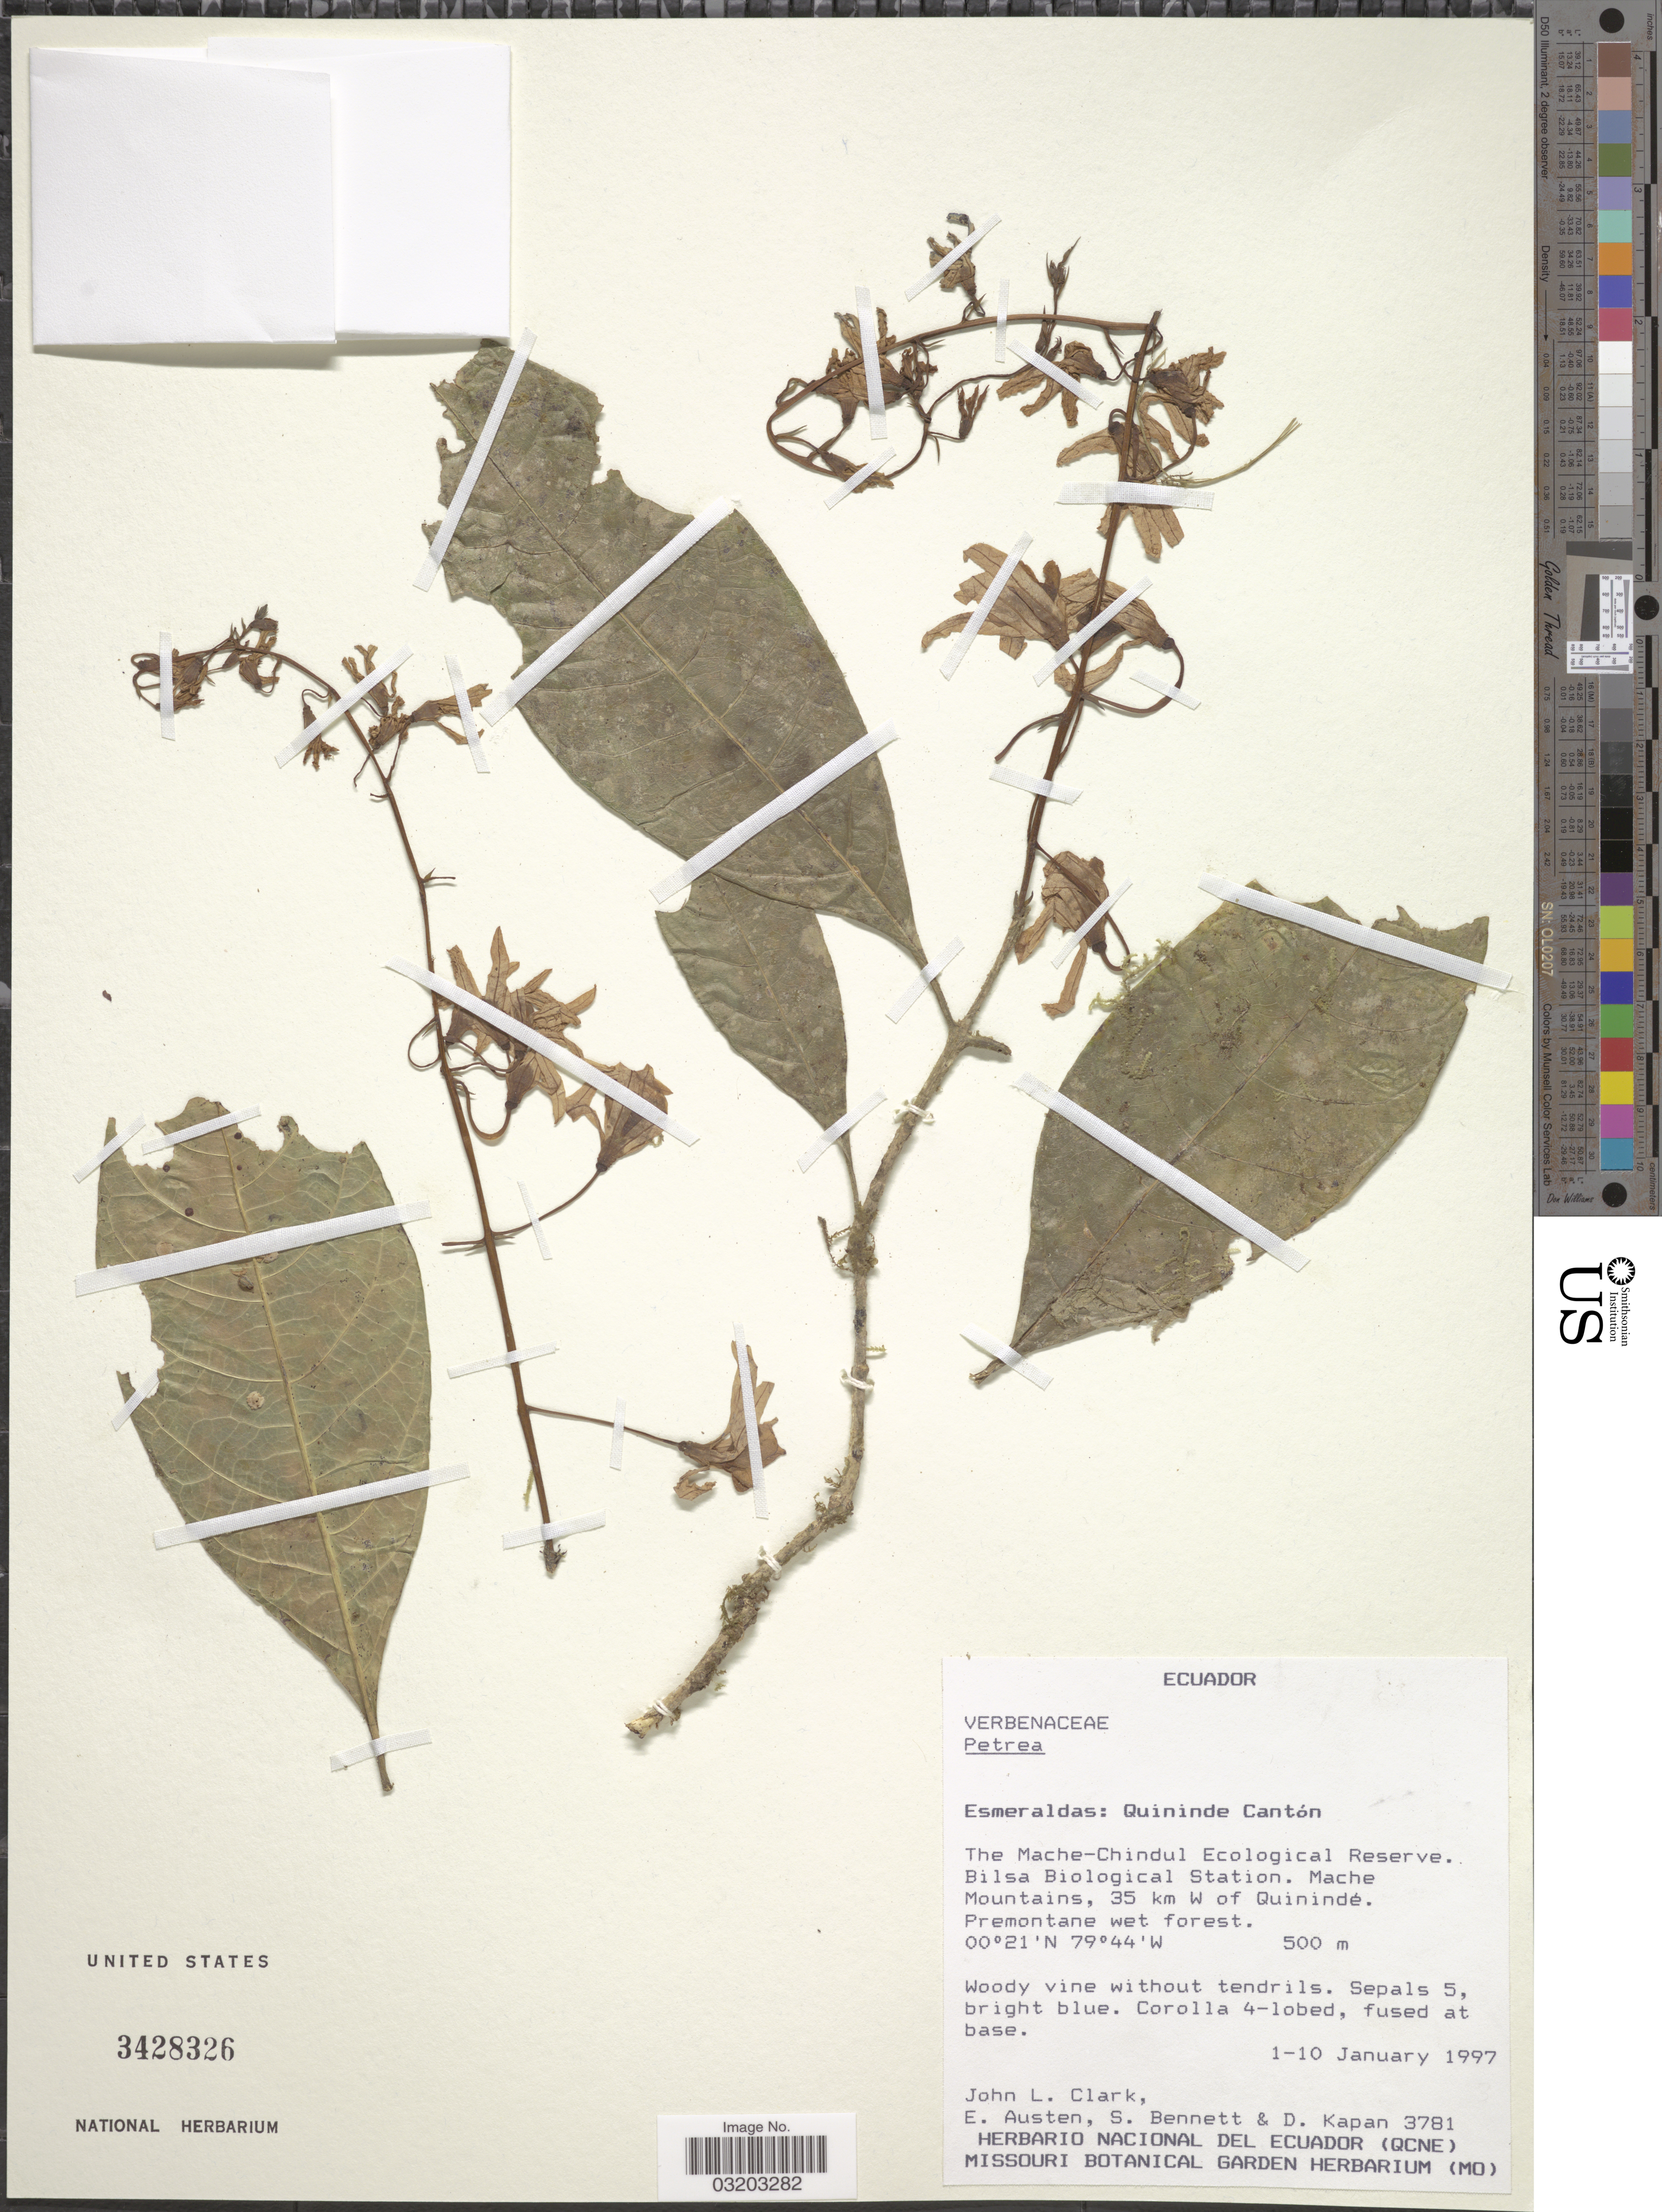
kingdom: Plantae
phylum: Tracheophyta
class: Magnoliopsida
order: Lamiales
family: Verbenaceae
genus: Petrea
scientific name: Petrea sp.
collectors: J. L. Clark, E. Austen, S. Bennett & D. Kapan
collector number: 3781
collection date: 1997-01-01/1997-01-10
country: Ecuador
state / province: Esmeraldas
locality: Esmeraldas: Quininde Cantón. The Mache-Chindul Ecological Reserve. Bilsa Biological Station. Mache Mountains, 35 km W of Quinindé.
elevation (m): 500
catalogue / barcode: US 3428326